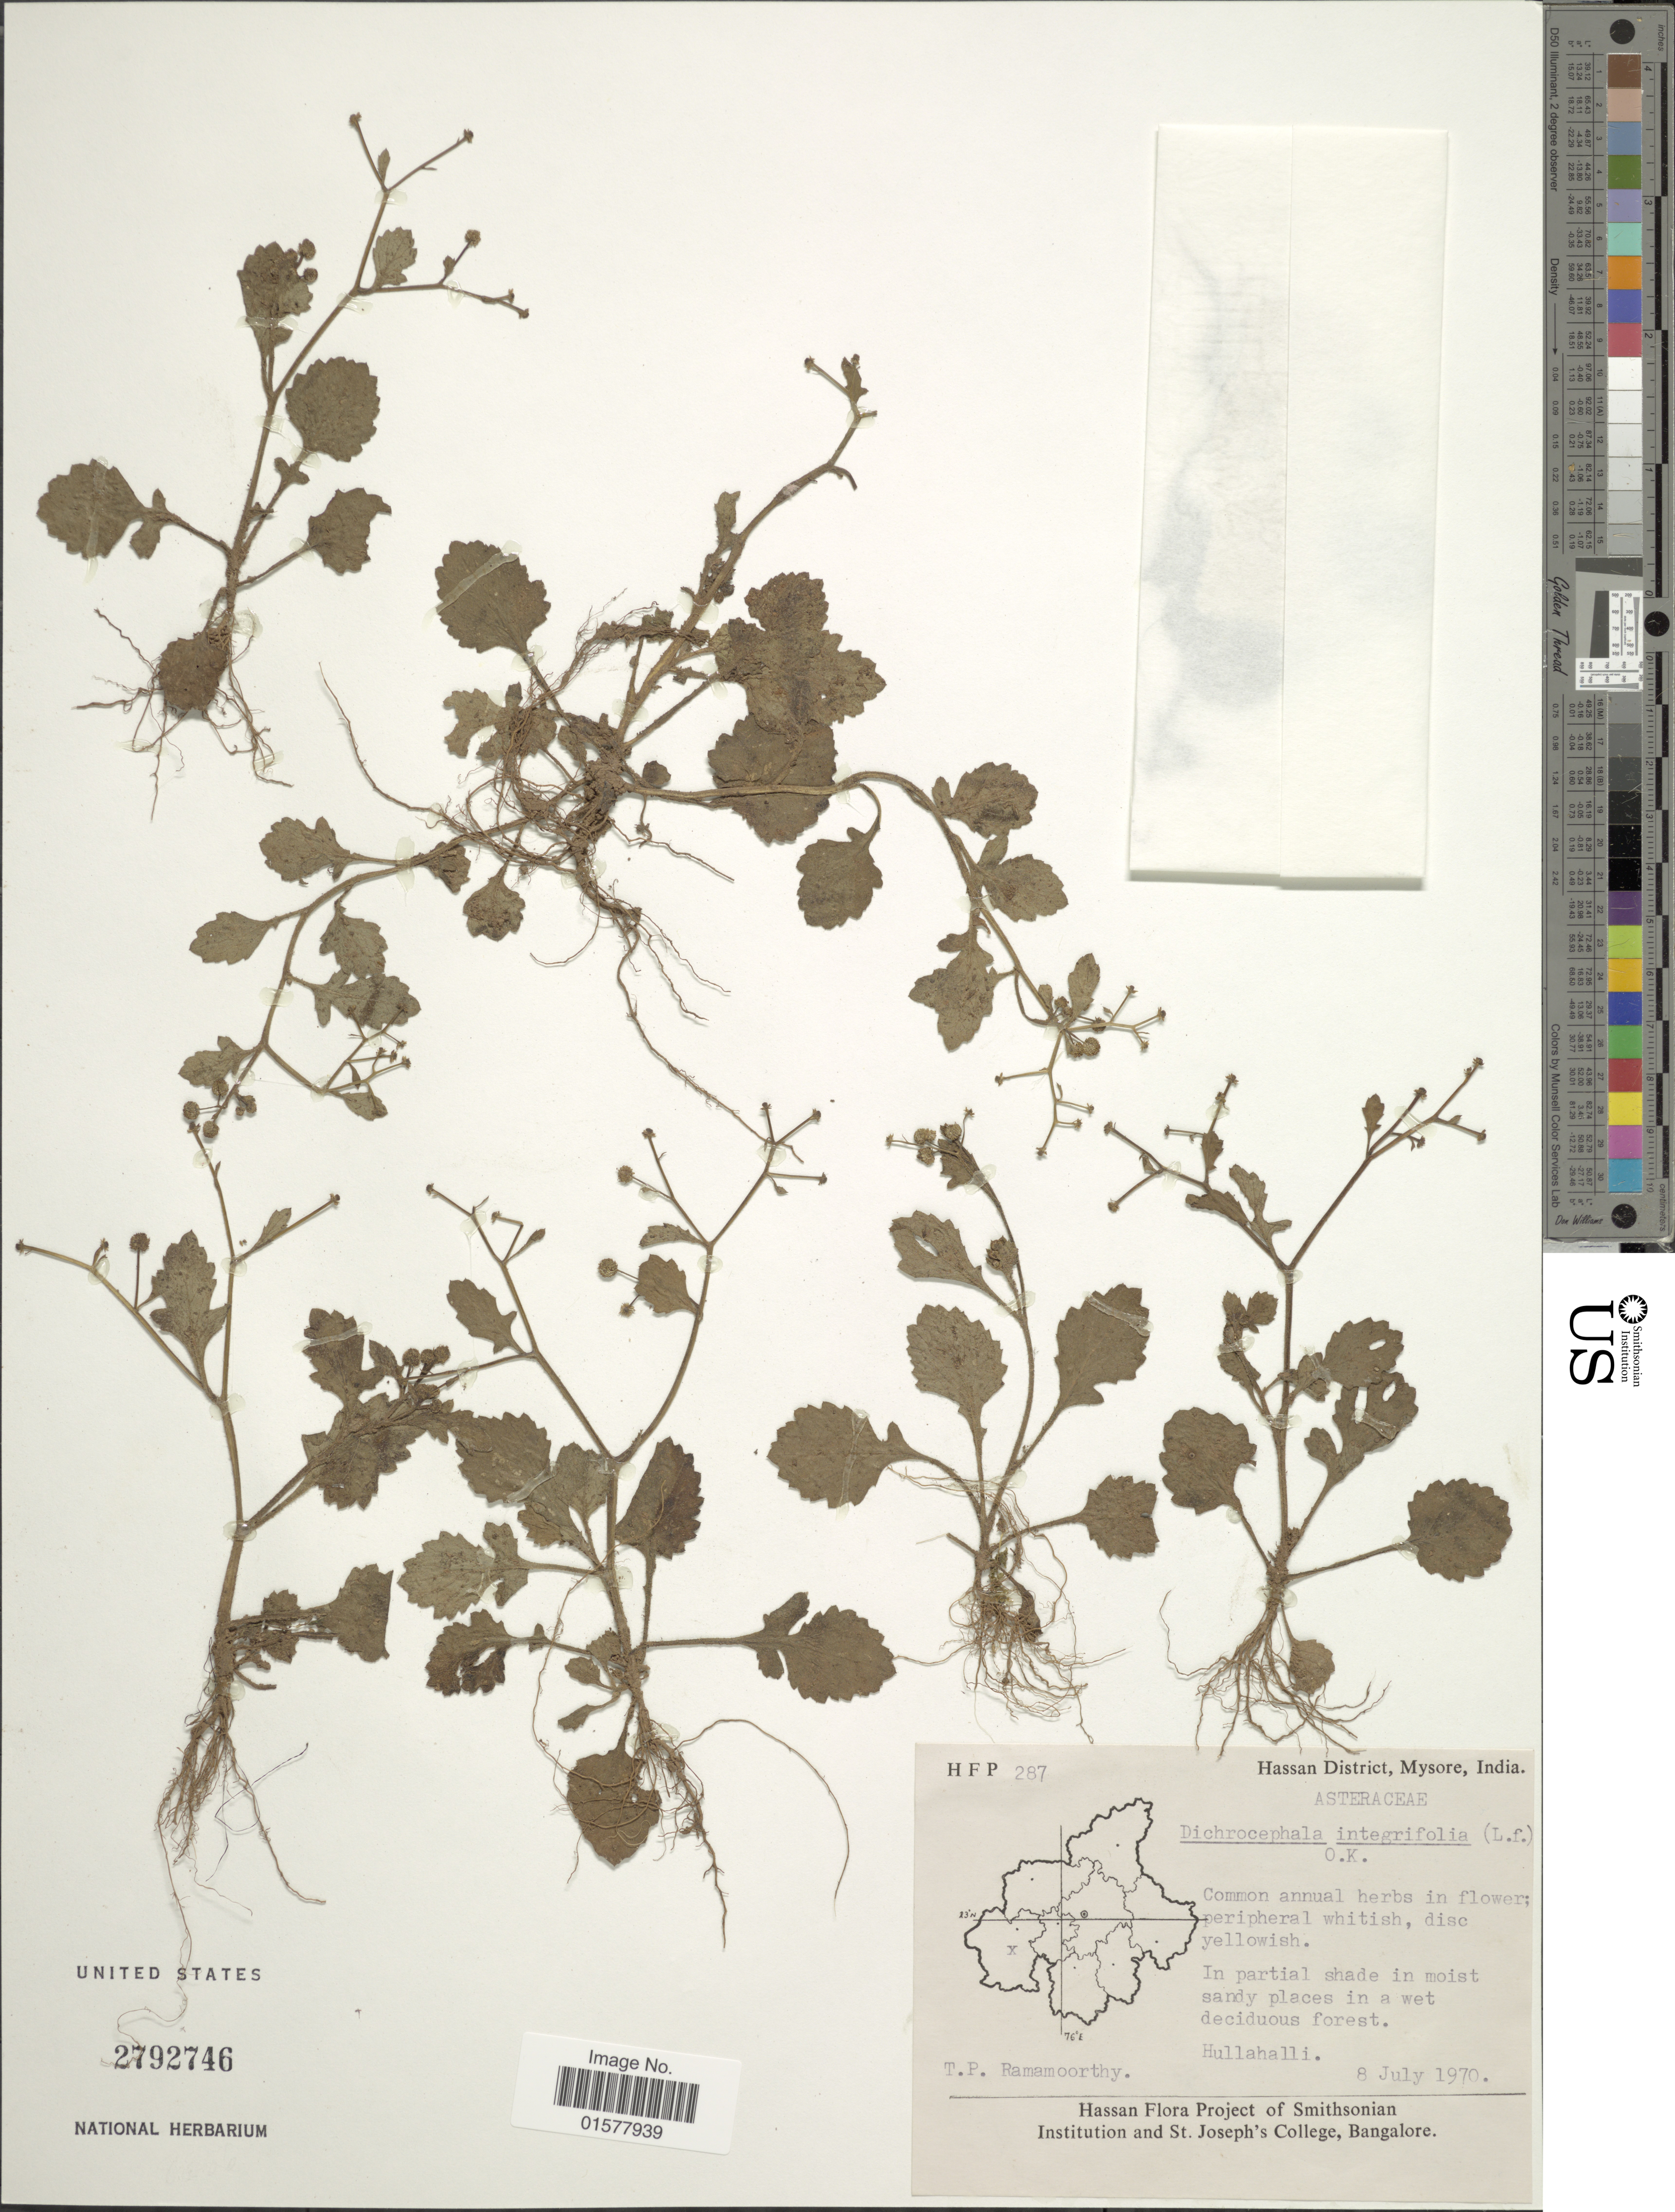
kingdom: Plantae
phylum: Tracheophyta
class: Magnoliopsida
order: Asterales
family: Asteraceae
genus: Dichrocephala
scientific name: Dichrocephala integrifolia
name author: (L. f.) Kuntze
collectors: T. P. Ramamoorthy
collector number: HFP 287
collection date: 1970-07-08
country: India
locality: Hassan District, Mysore, India, HUllahalli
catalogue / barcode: US 2792746